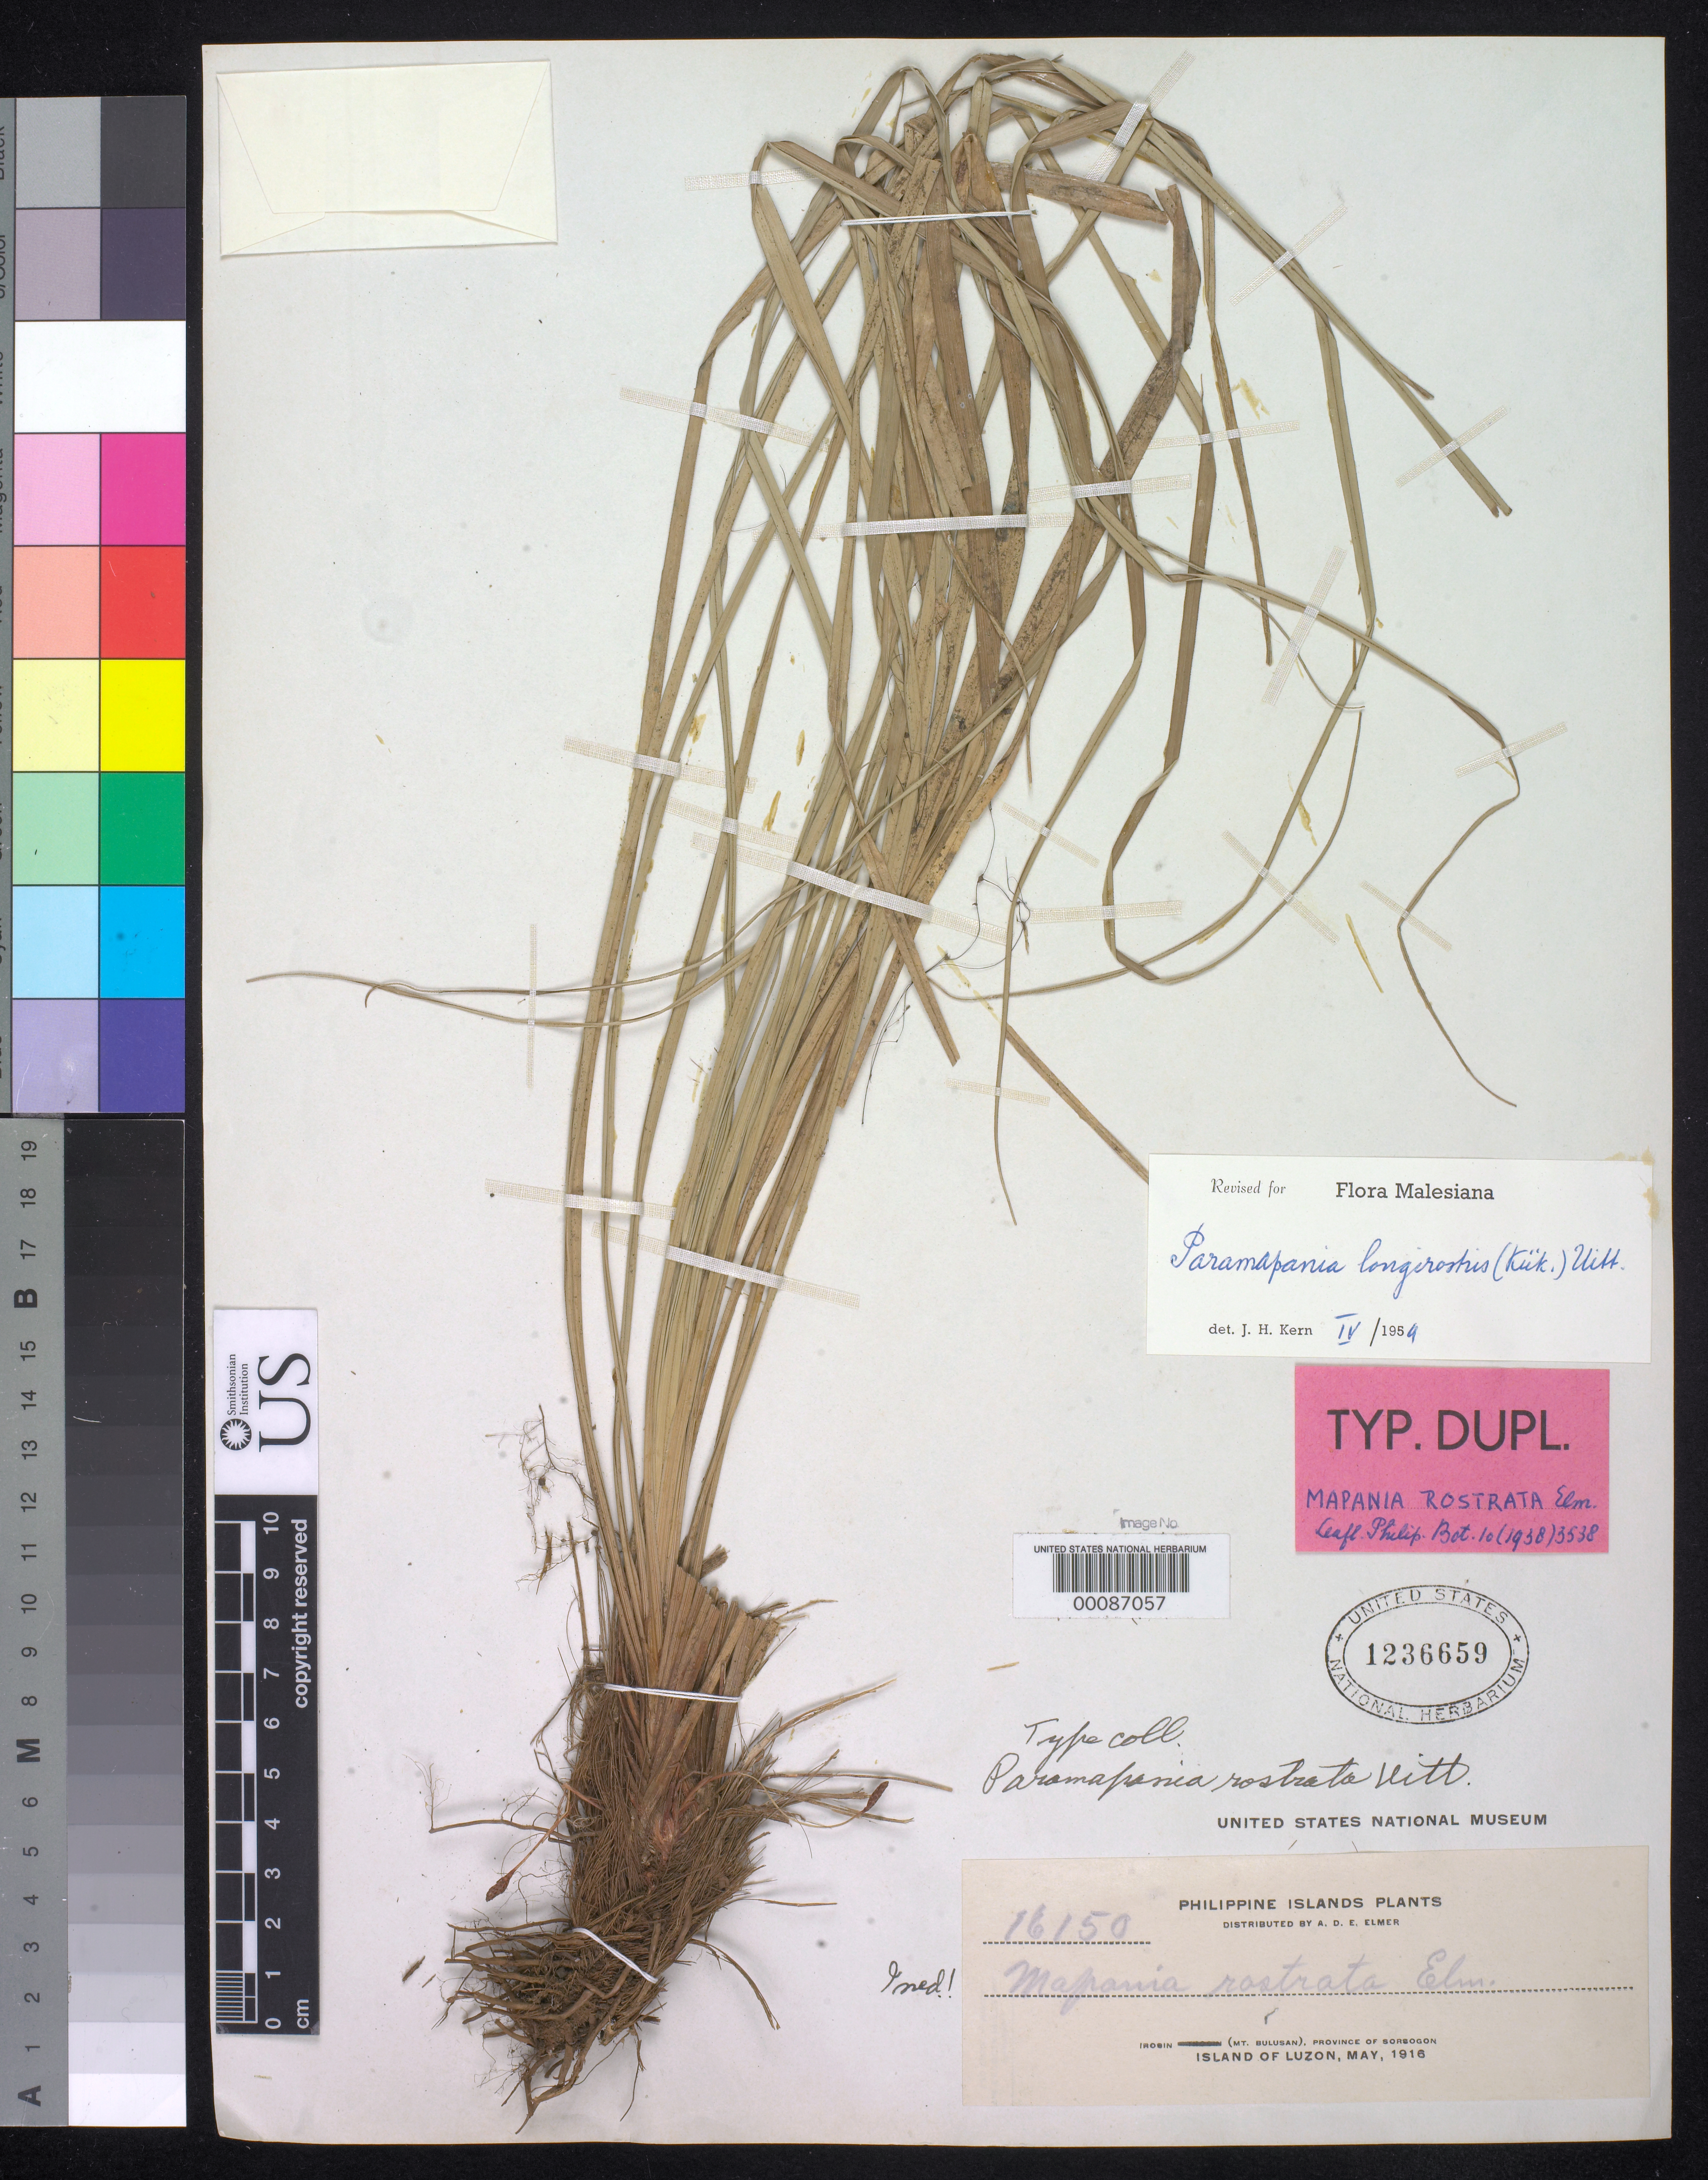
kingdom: Plantae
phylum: Tracheophyta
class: Liliopsida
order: Poales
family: Cyperaceae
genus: Paramapania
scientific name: Paramapania rostrata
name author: Uittien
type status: Isotype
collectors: A. D. E. Elmer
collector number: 16150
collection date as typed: May 1916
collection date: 1916-05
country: Philippines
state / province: Bicol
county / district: Sorsogon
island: Luzon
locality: Mt. Bulusan.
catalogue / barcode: US 1236659